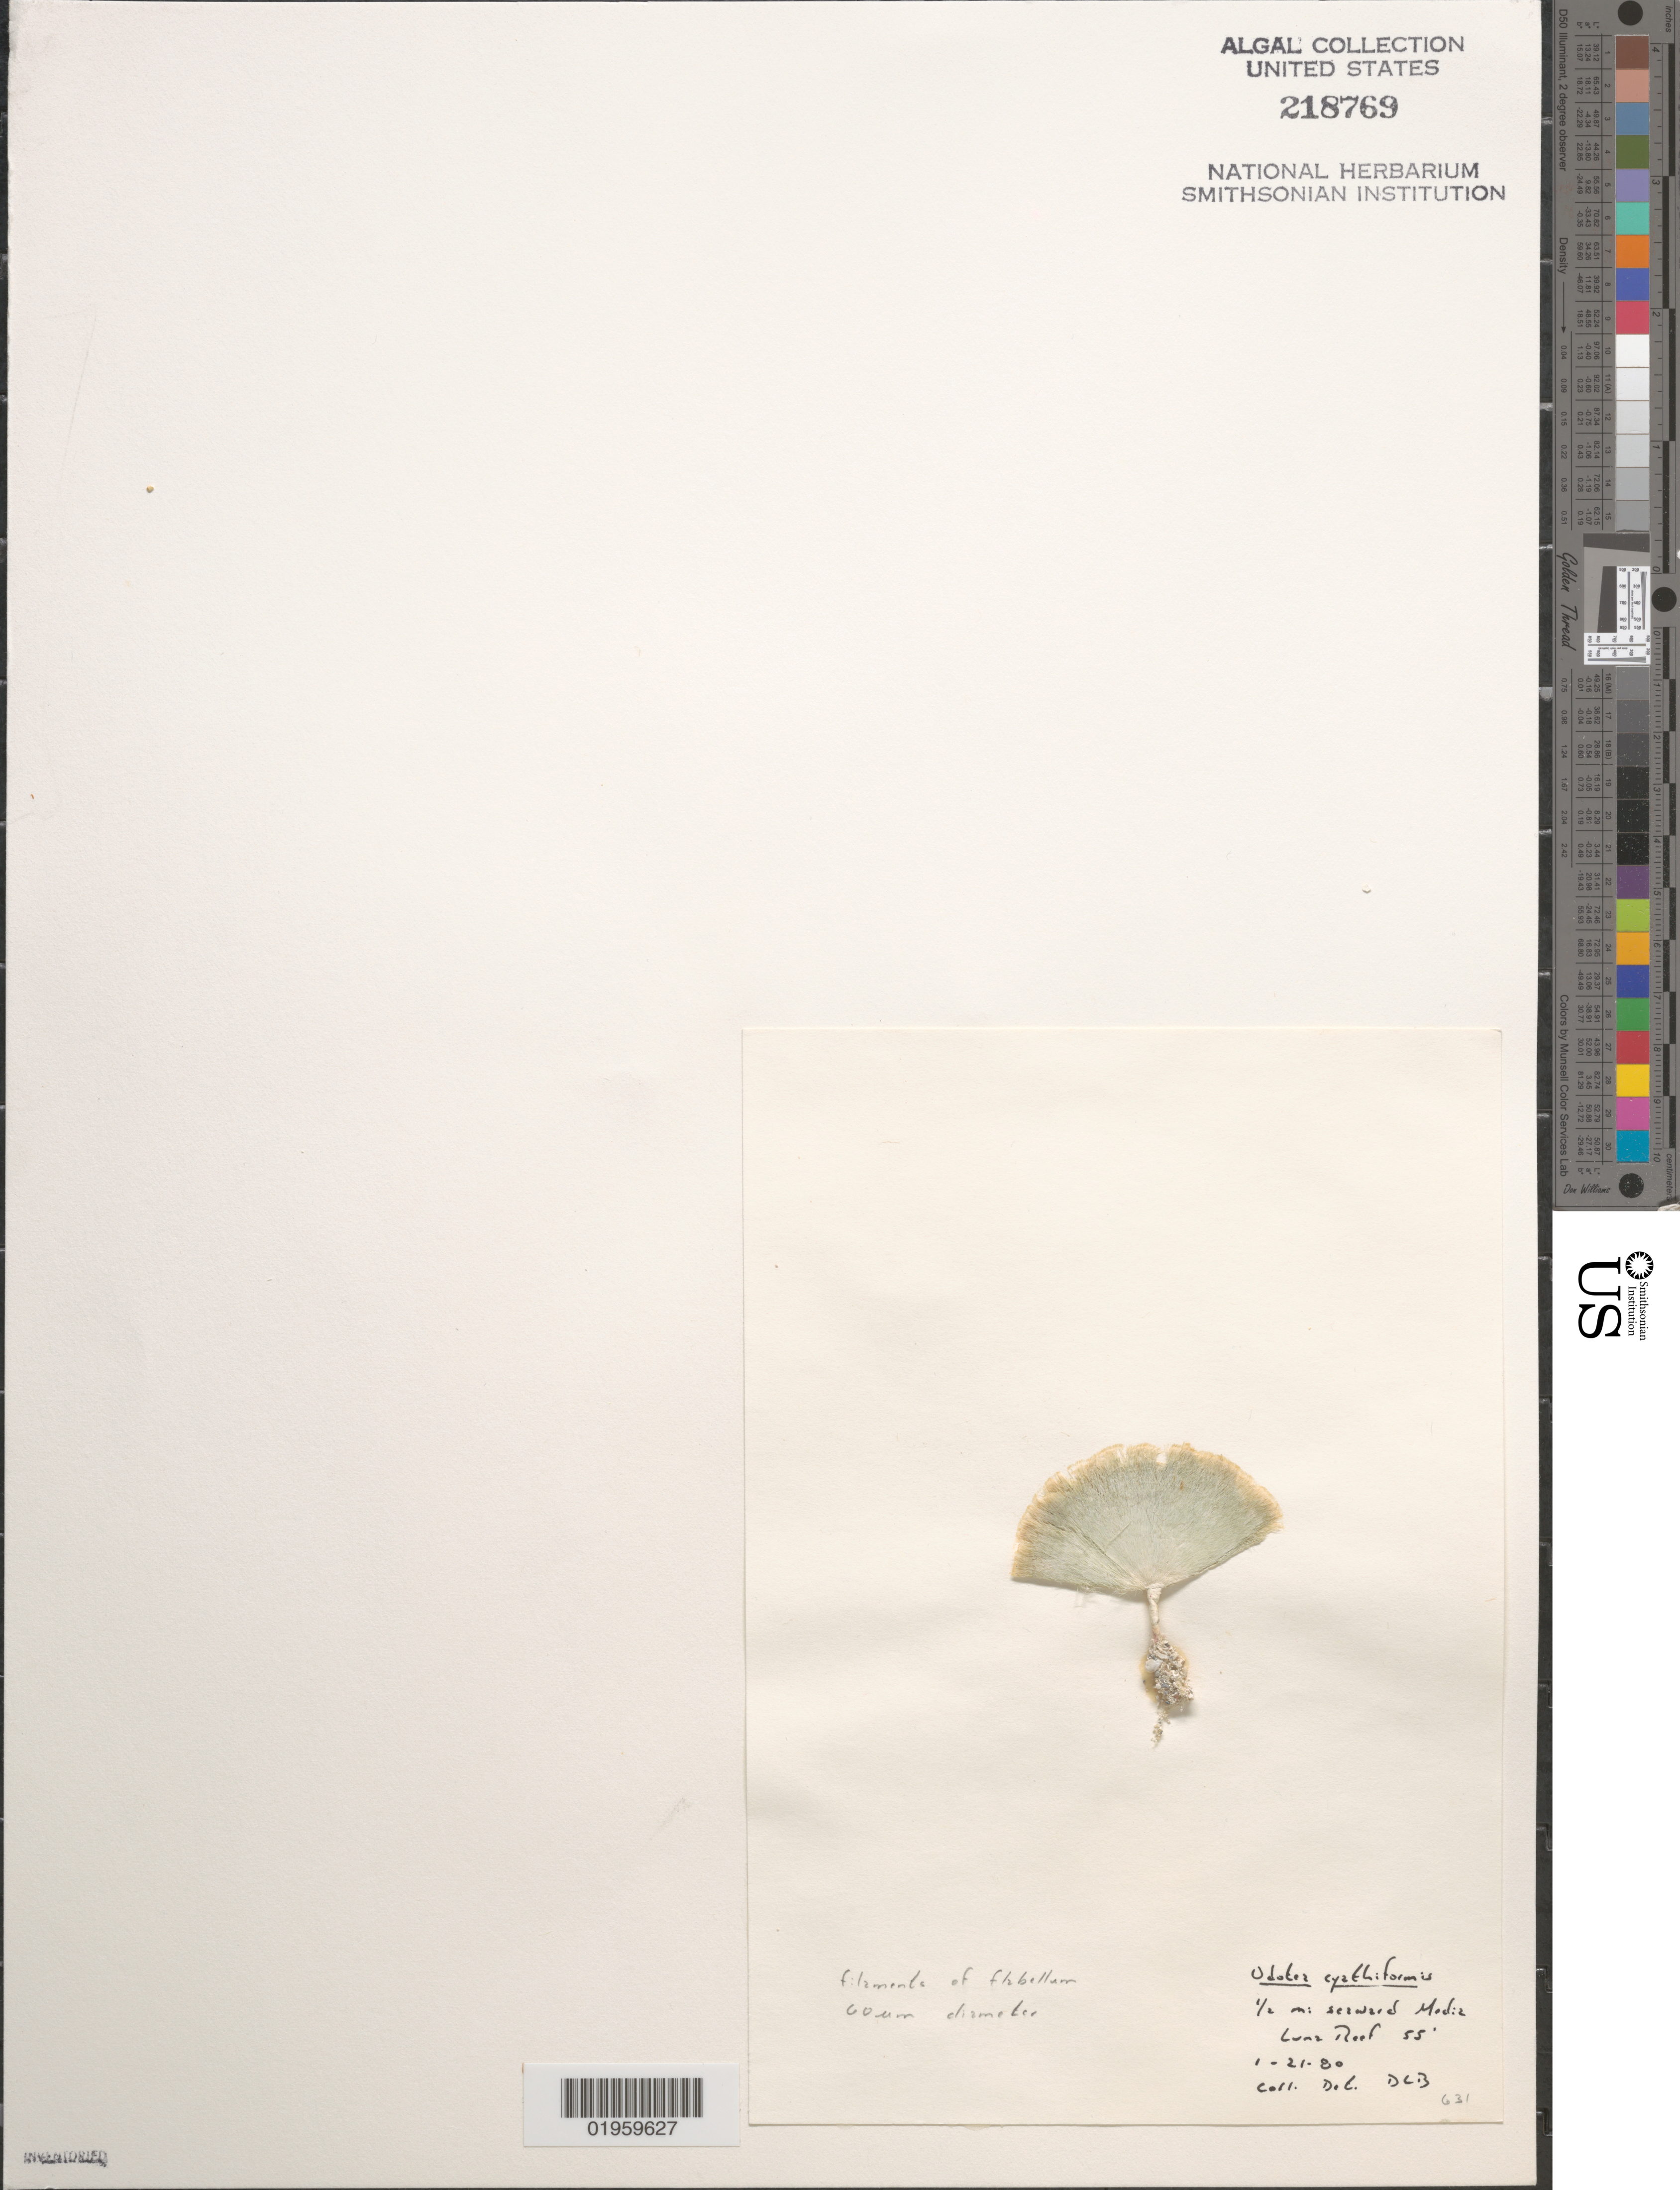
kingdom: Plantae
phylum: Chlorophyta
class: Ulvophyceae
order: Bryopsidales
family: Udoteaceae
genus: Udotea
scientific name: Udotea cyathiformis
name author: Decne.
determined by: Ballantine, D. L.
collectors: D.L. Ballantine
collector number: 631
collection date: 1980-01-21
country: Puerto Rico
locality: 1/2 mi seaward Media Luna Reef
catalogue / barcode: US 218769